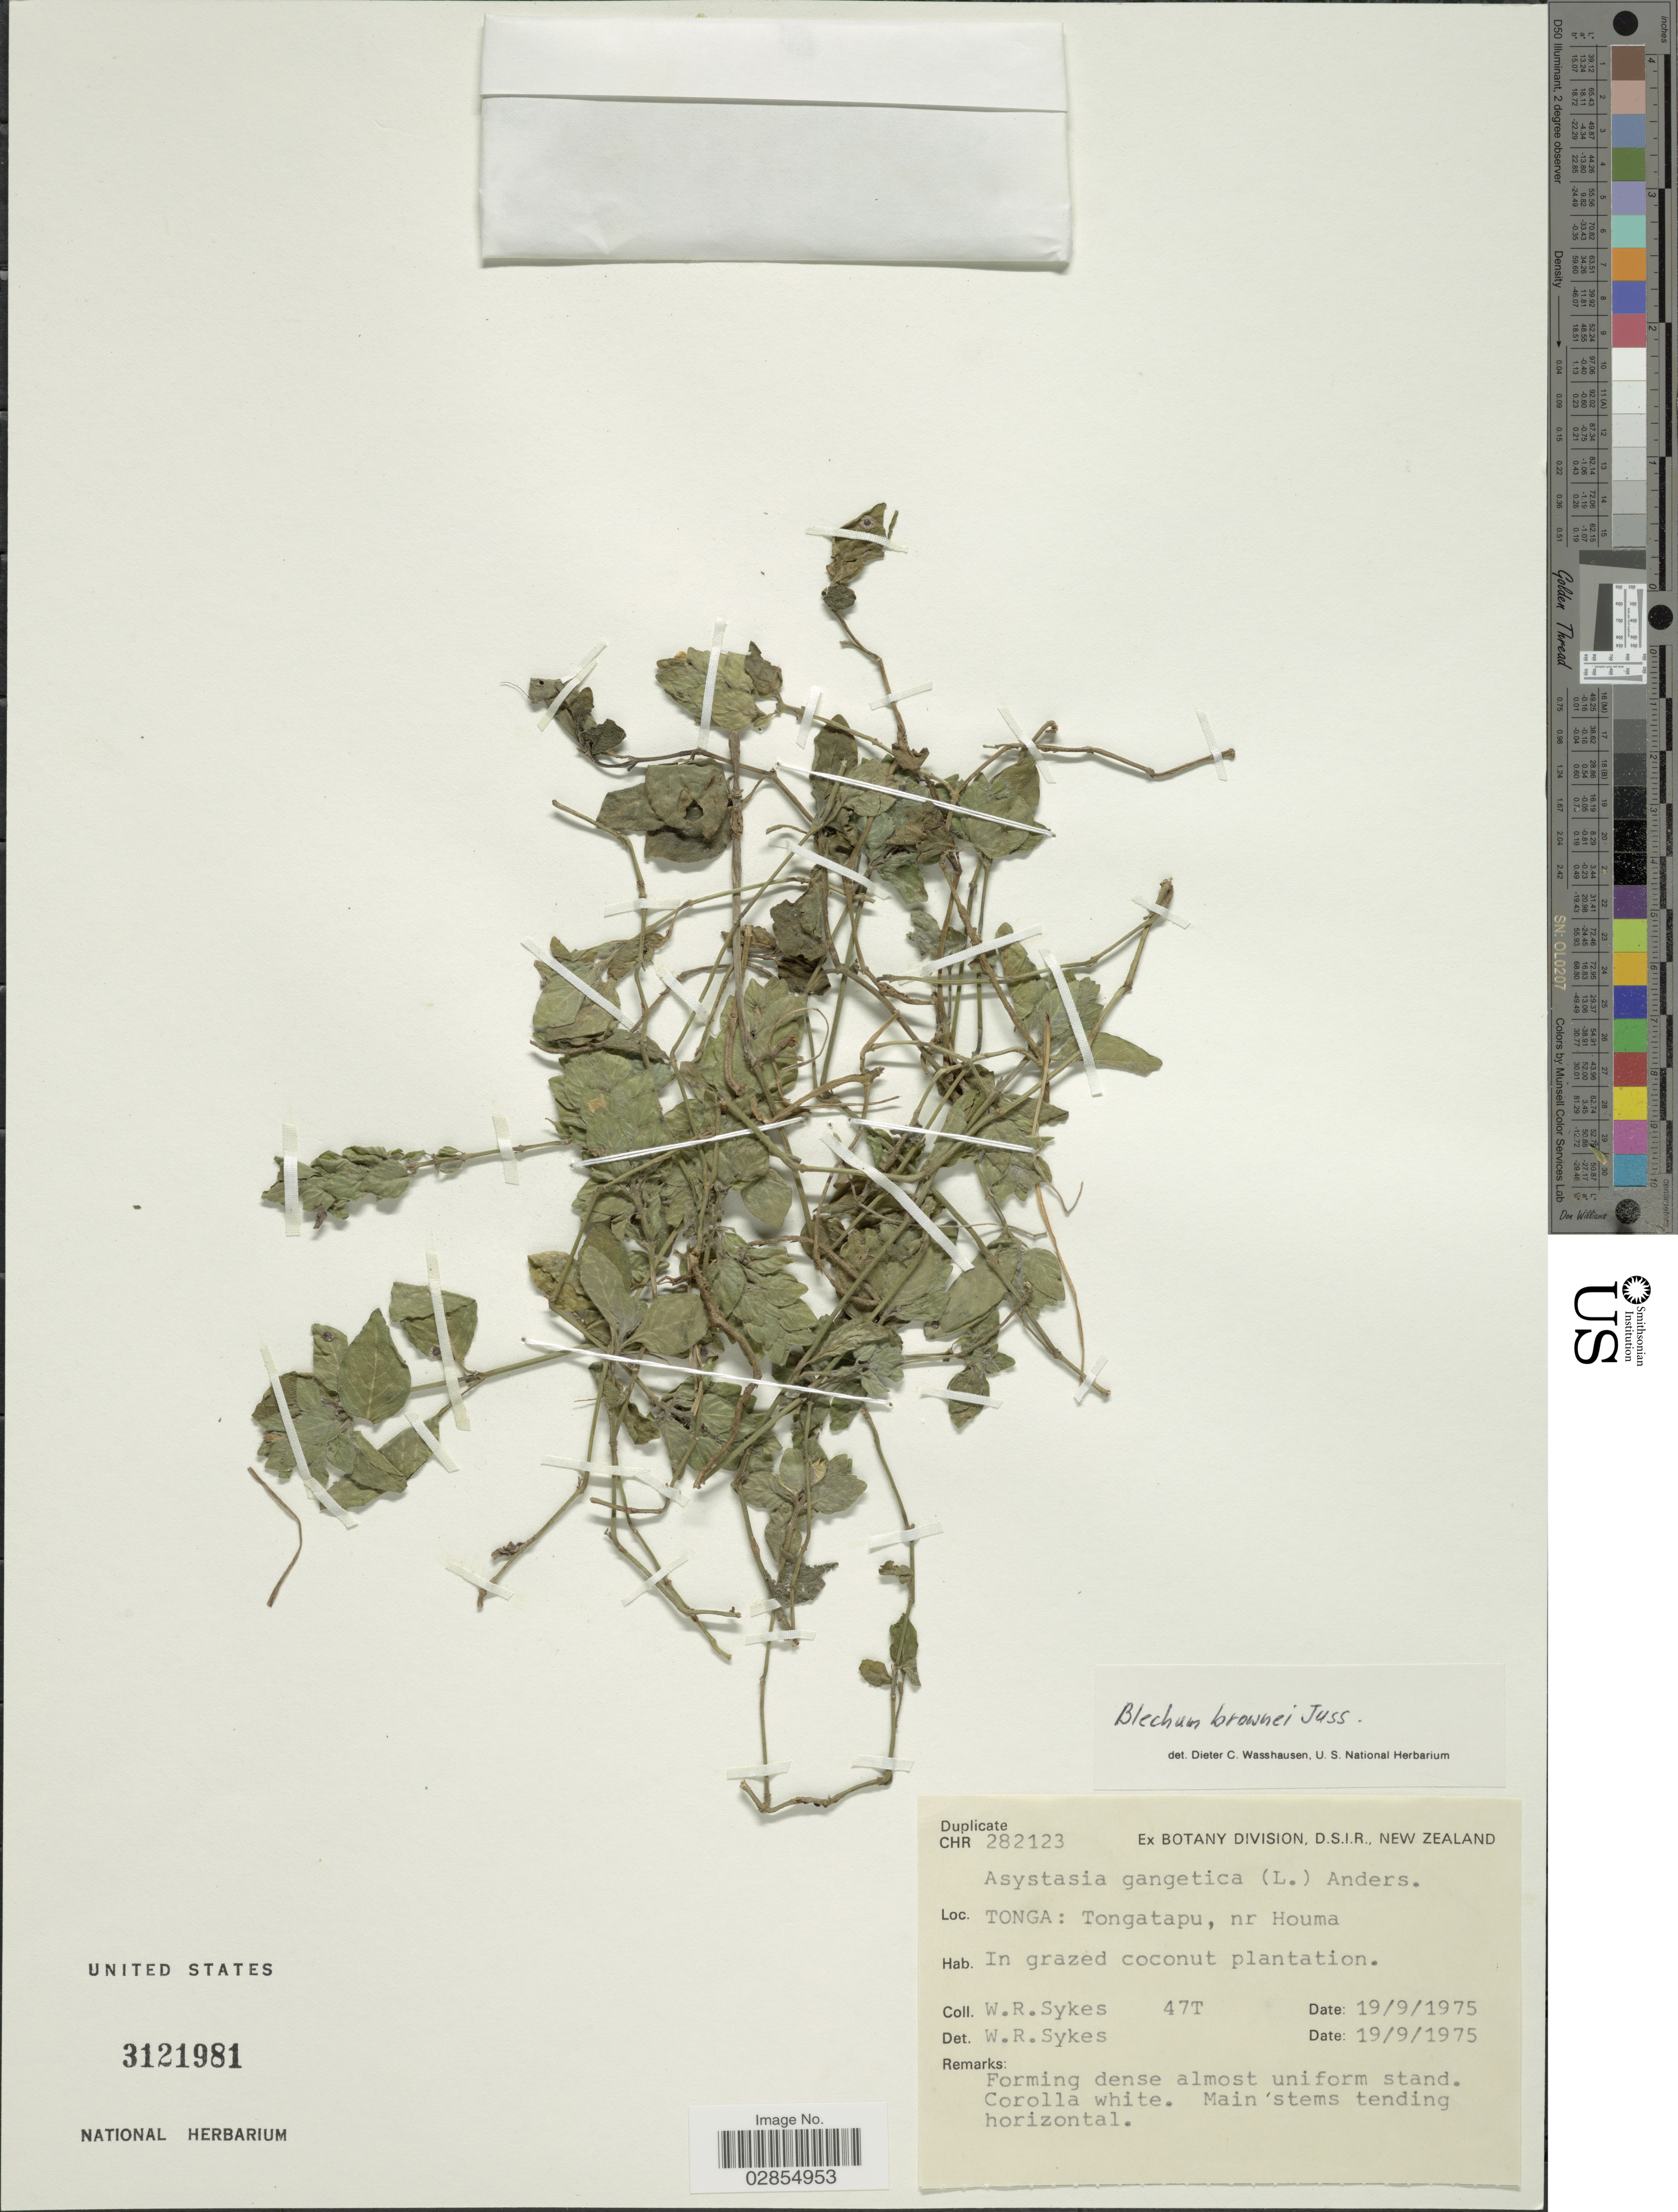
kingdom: Plantae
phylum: Tracheophyta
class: Magnoliopsida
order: Lamiales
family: Acanthaceae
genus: Blechum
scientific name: Blechum pyramidatum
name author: (Lam.) Urb.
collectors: W. R. Sykes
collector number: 47T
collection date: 1975-09-19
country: Tonga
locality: Tongatapu, nr Houma.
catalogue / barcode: US 3121981